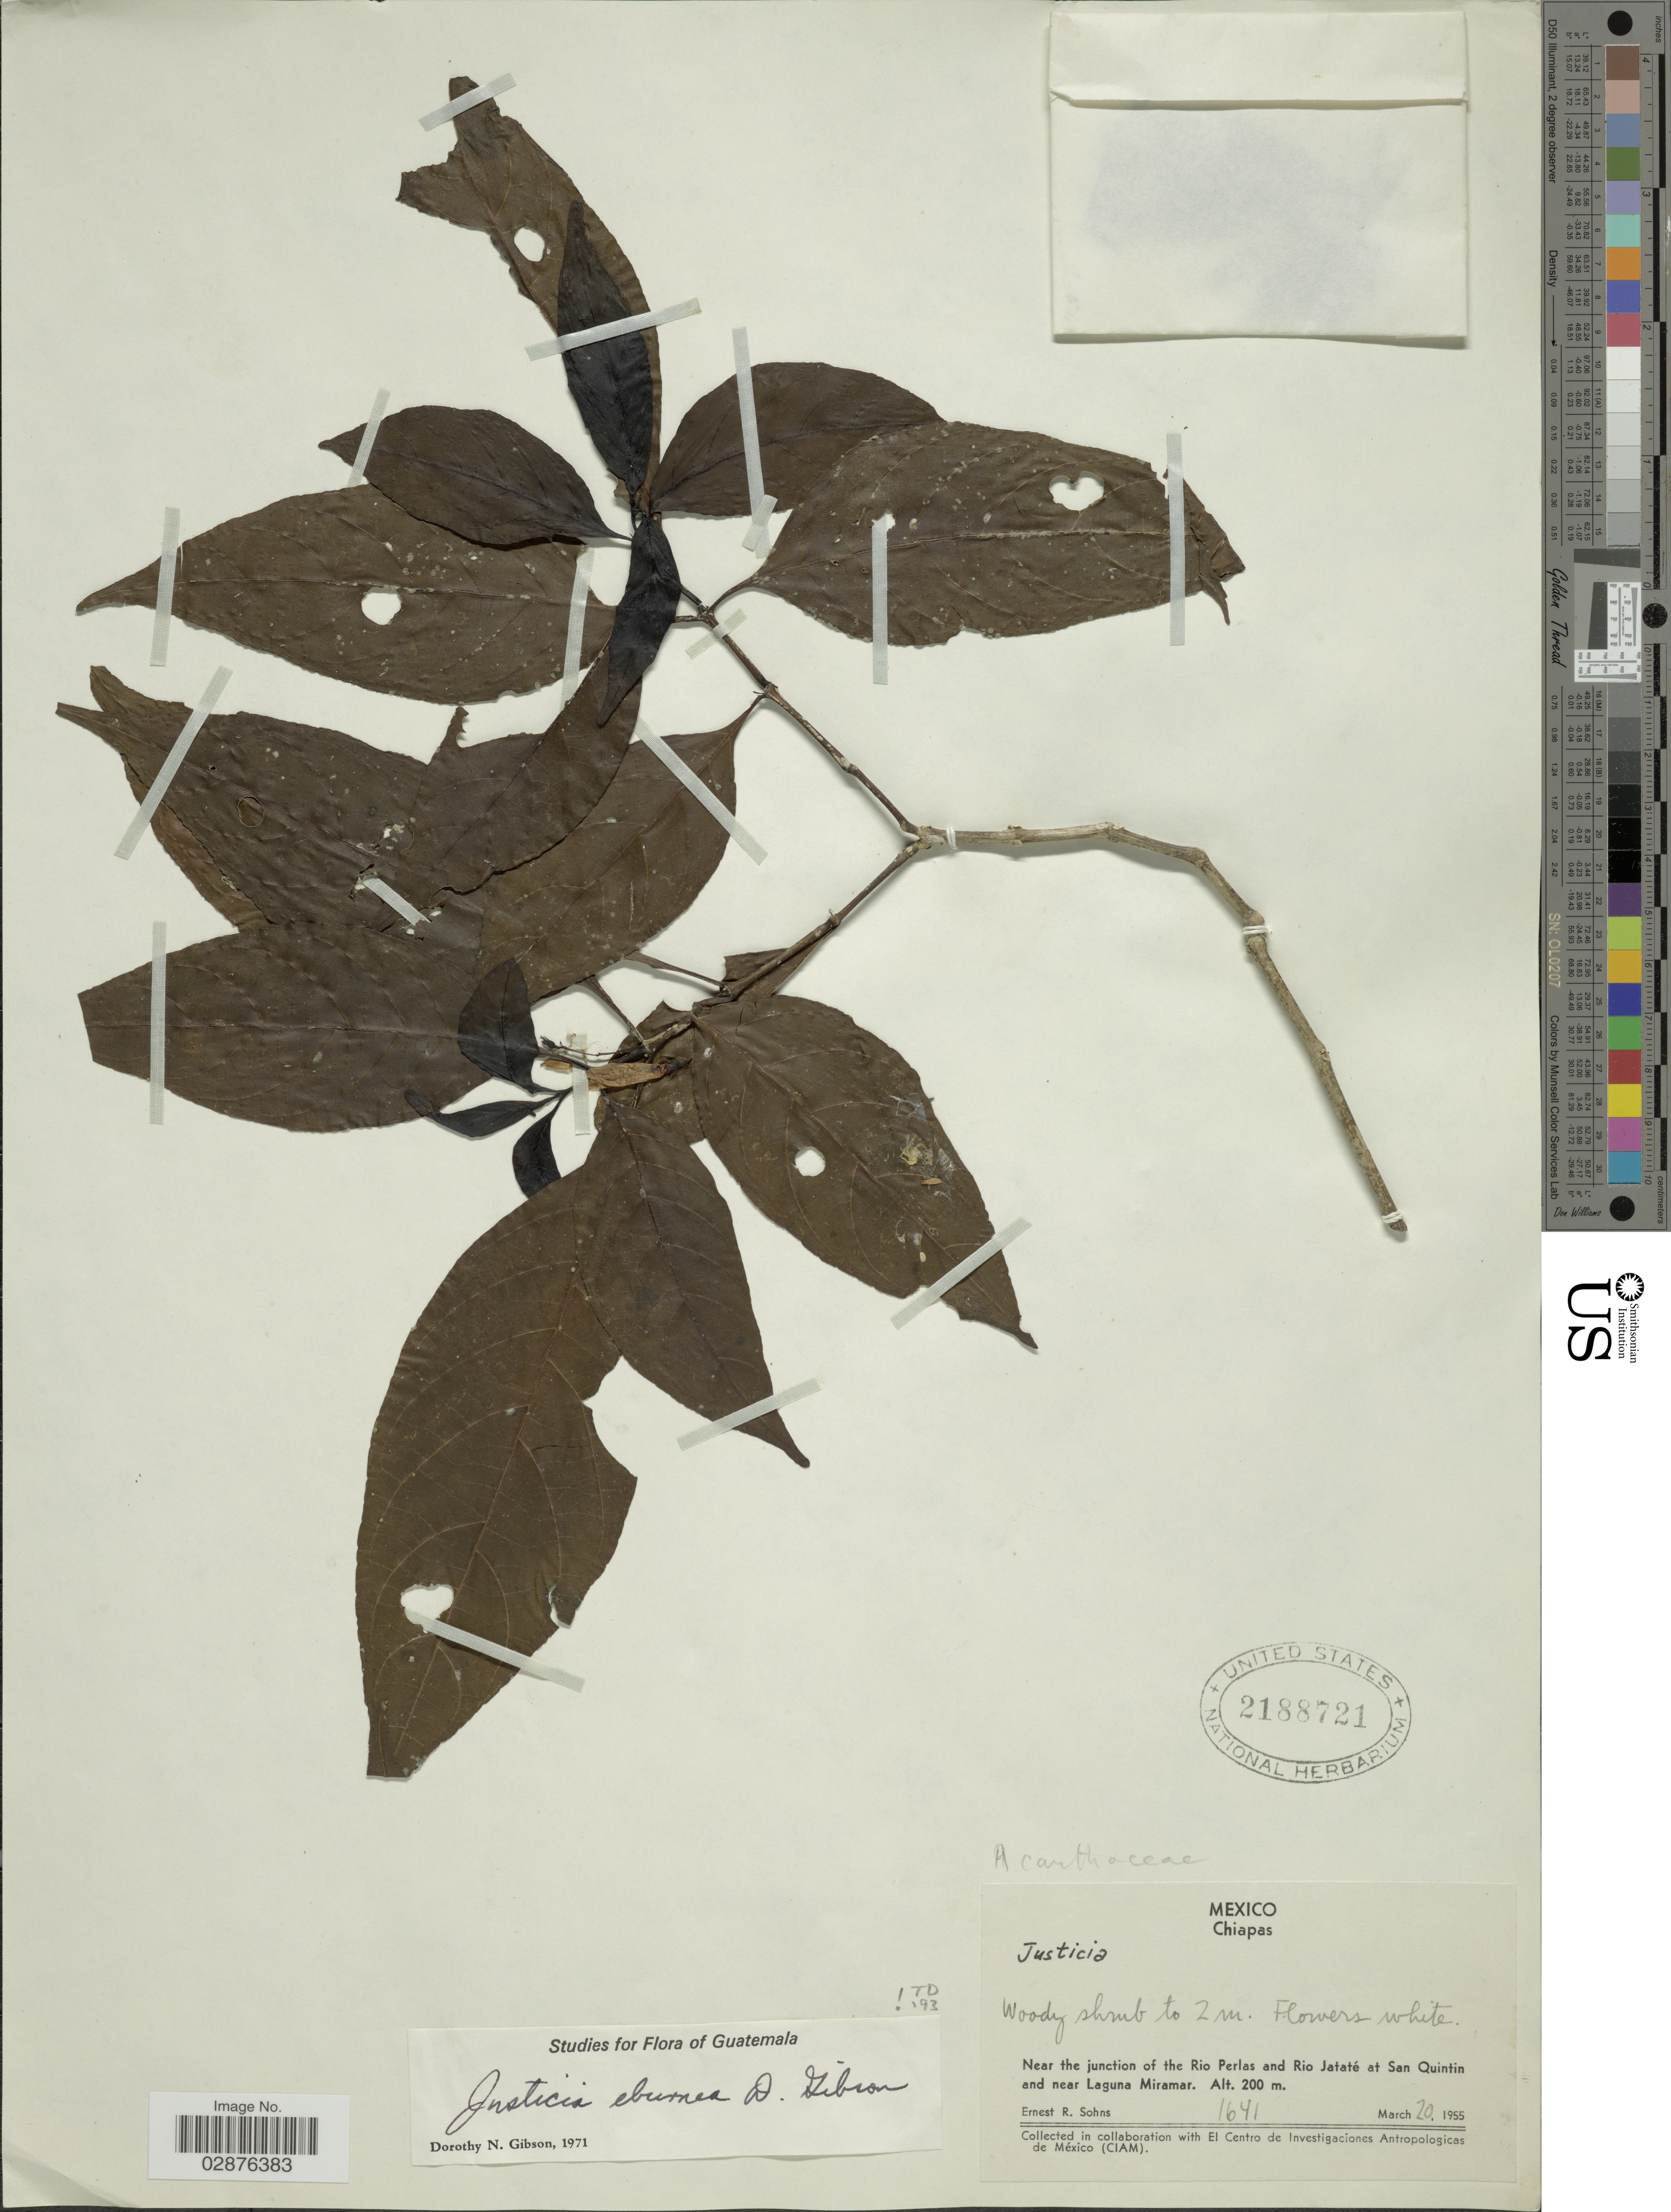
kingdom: Plantae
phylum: Tracheophyta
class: Magnoliopsida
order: Lamiales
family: Acanthaceae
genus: Justicia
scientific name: Justicia eburnea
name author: D.N. Gibson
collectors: E. R. Sohns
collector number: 1641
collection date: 1955-03-20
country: Mexico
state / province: Chiapas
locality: Near the junction of the Rio Perlas and Rio Jataté at San Quintin and near Laguna Miramar.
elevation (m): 200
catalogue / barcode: US 2188721